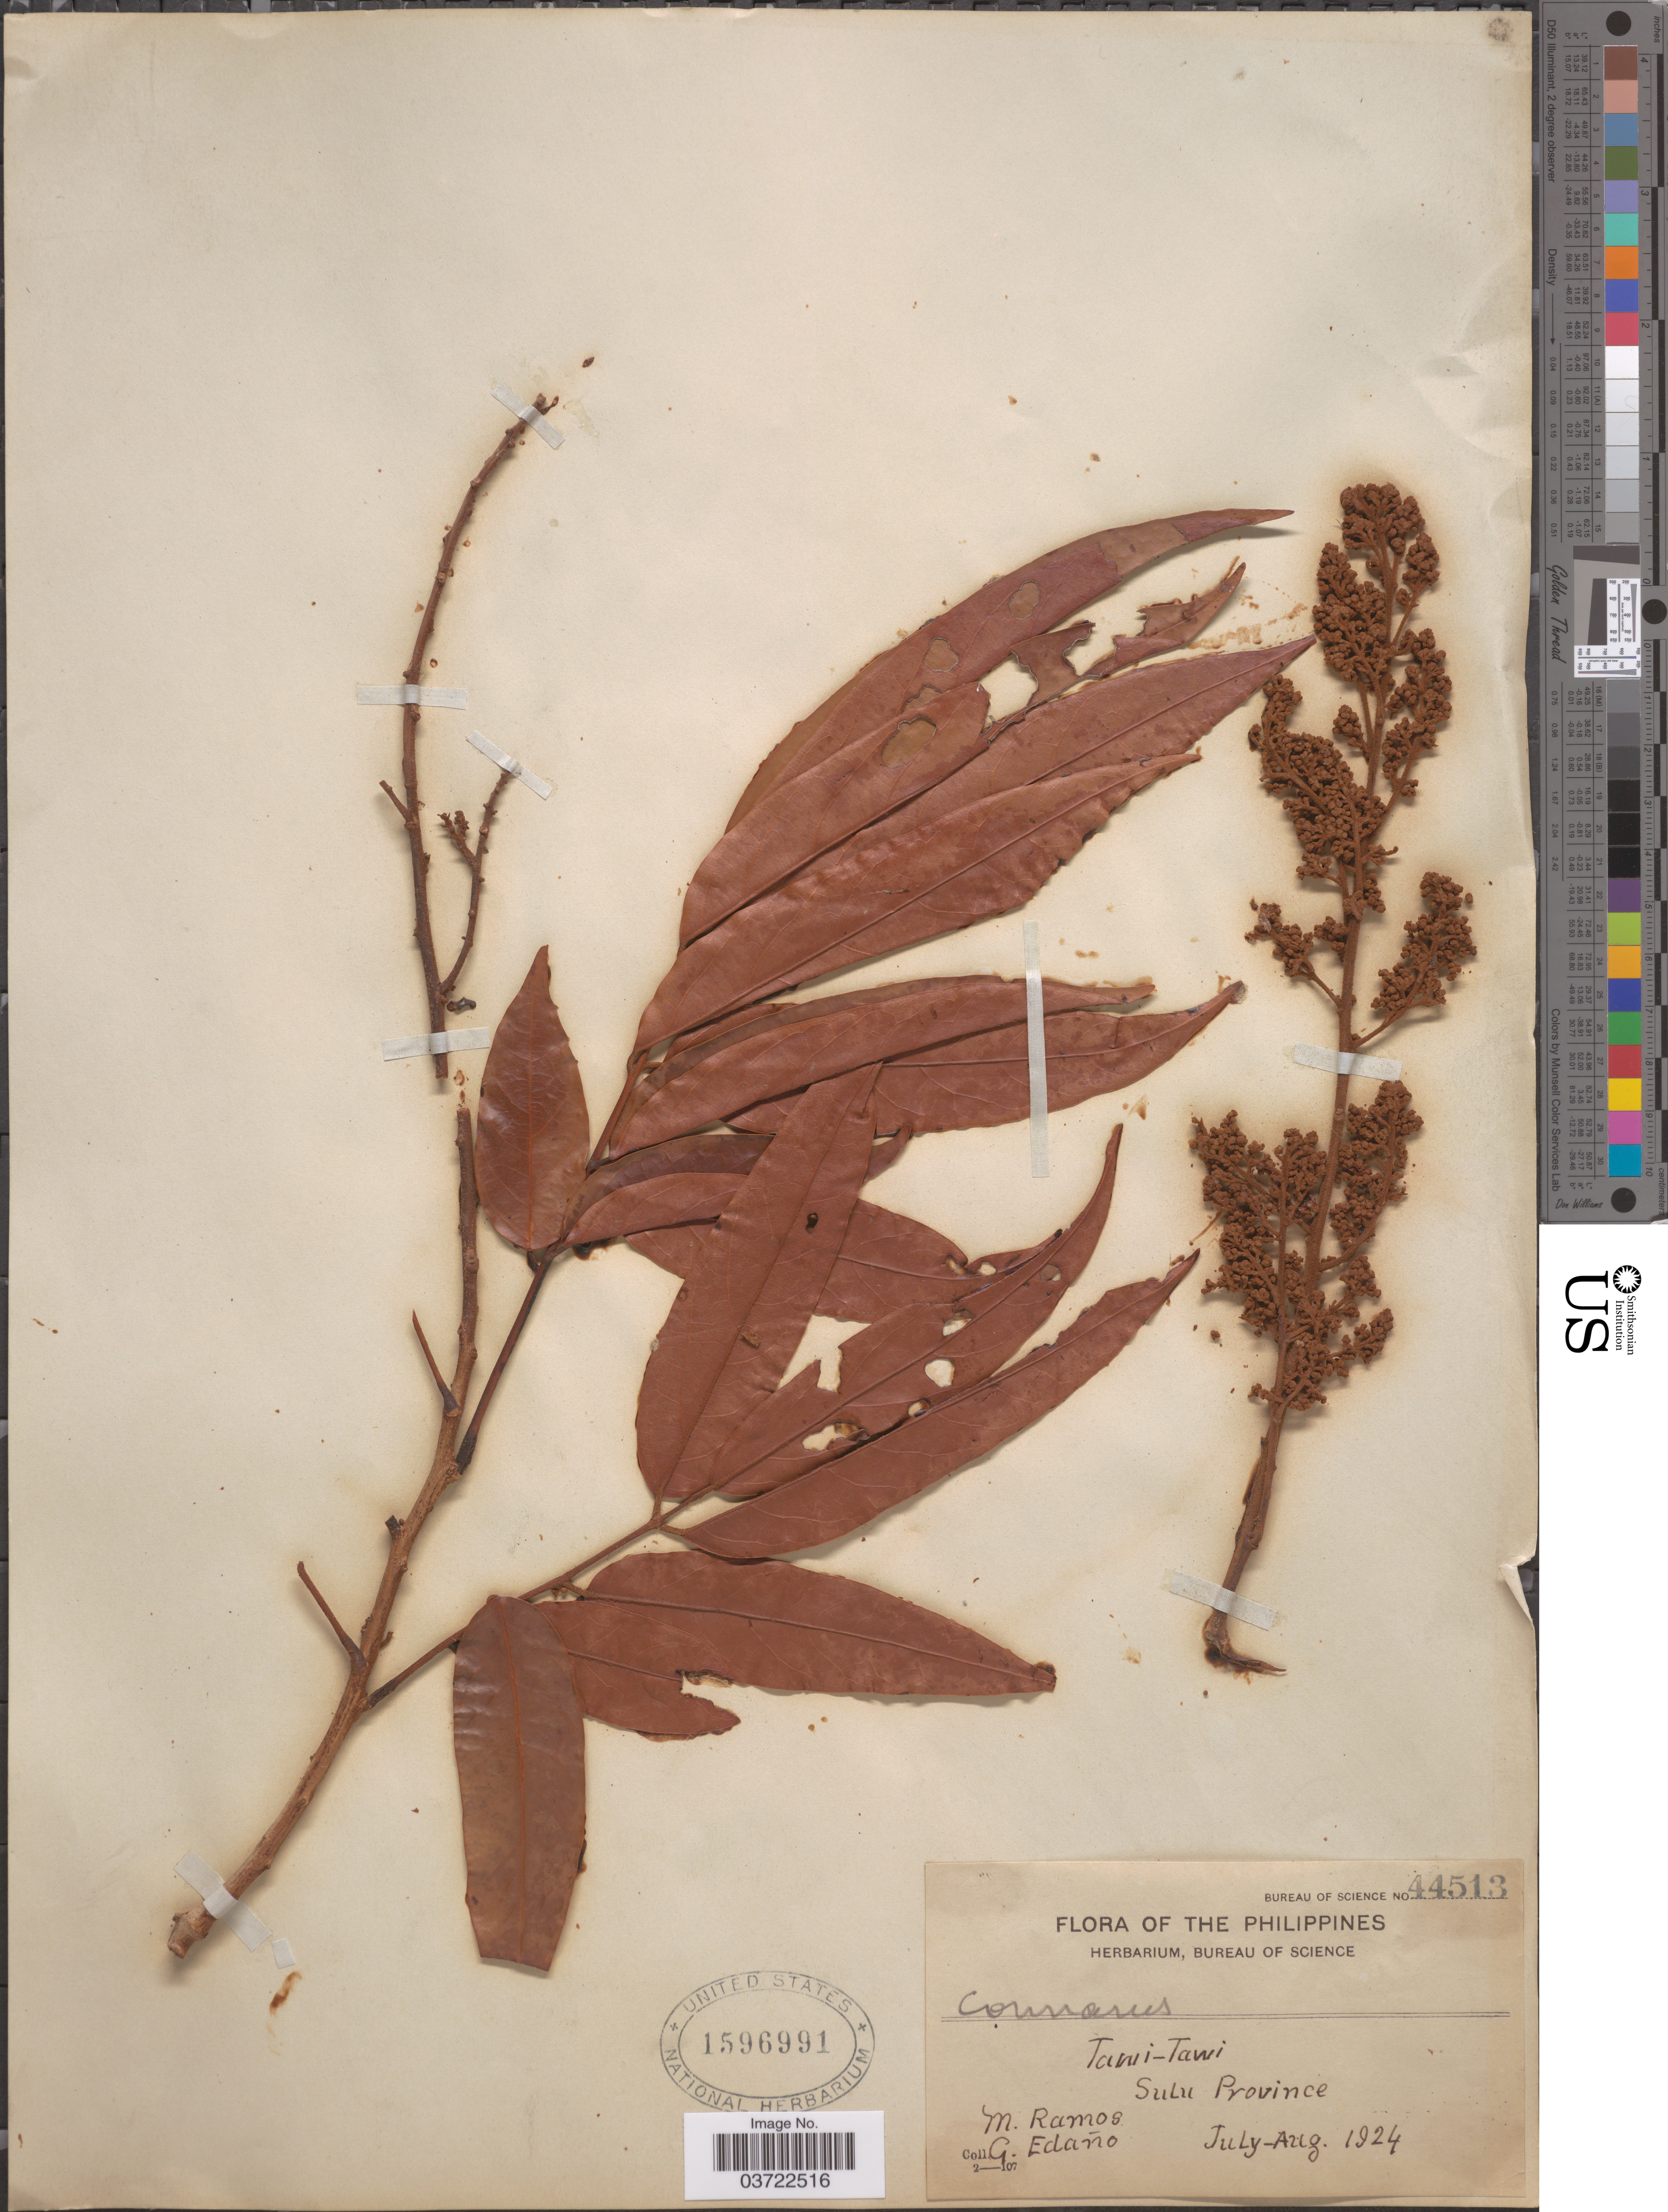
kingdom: Plantae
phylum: Tracheophyta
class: Magnoliopsida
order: Oxalidales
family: Connaraceae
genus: Connarus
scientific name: Connarus sp.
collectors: M. Ramos & G. Edaño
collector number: Bureau of Science 44513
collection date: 1924-07/1924-08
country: Philippines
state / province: Muslim Mindanao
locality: Tawi-Tawi, Sulu Province.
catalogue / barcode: US 1596991